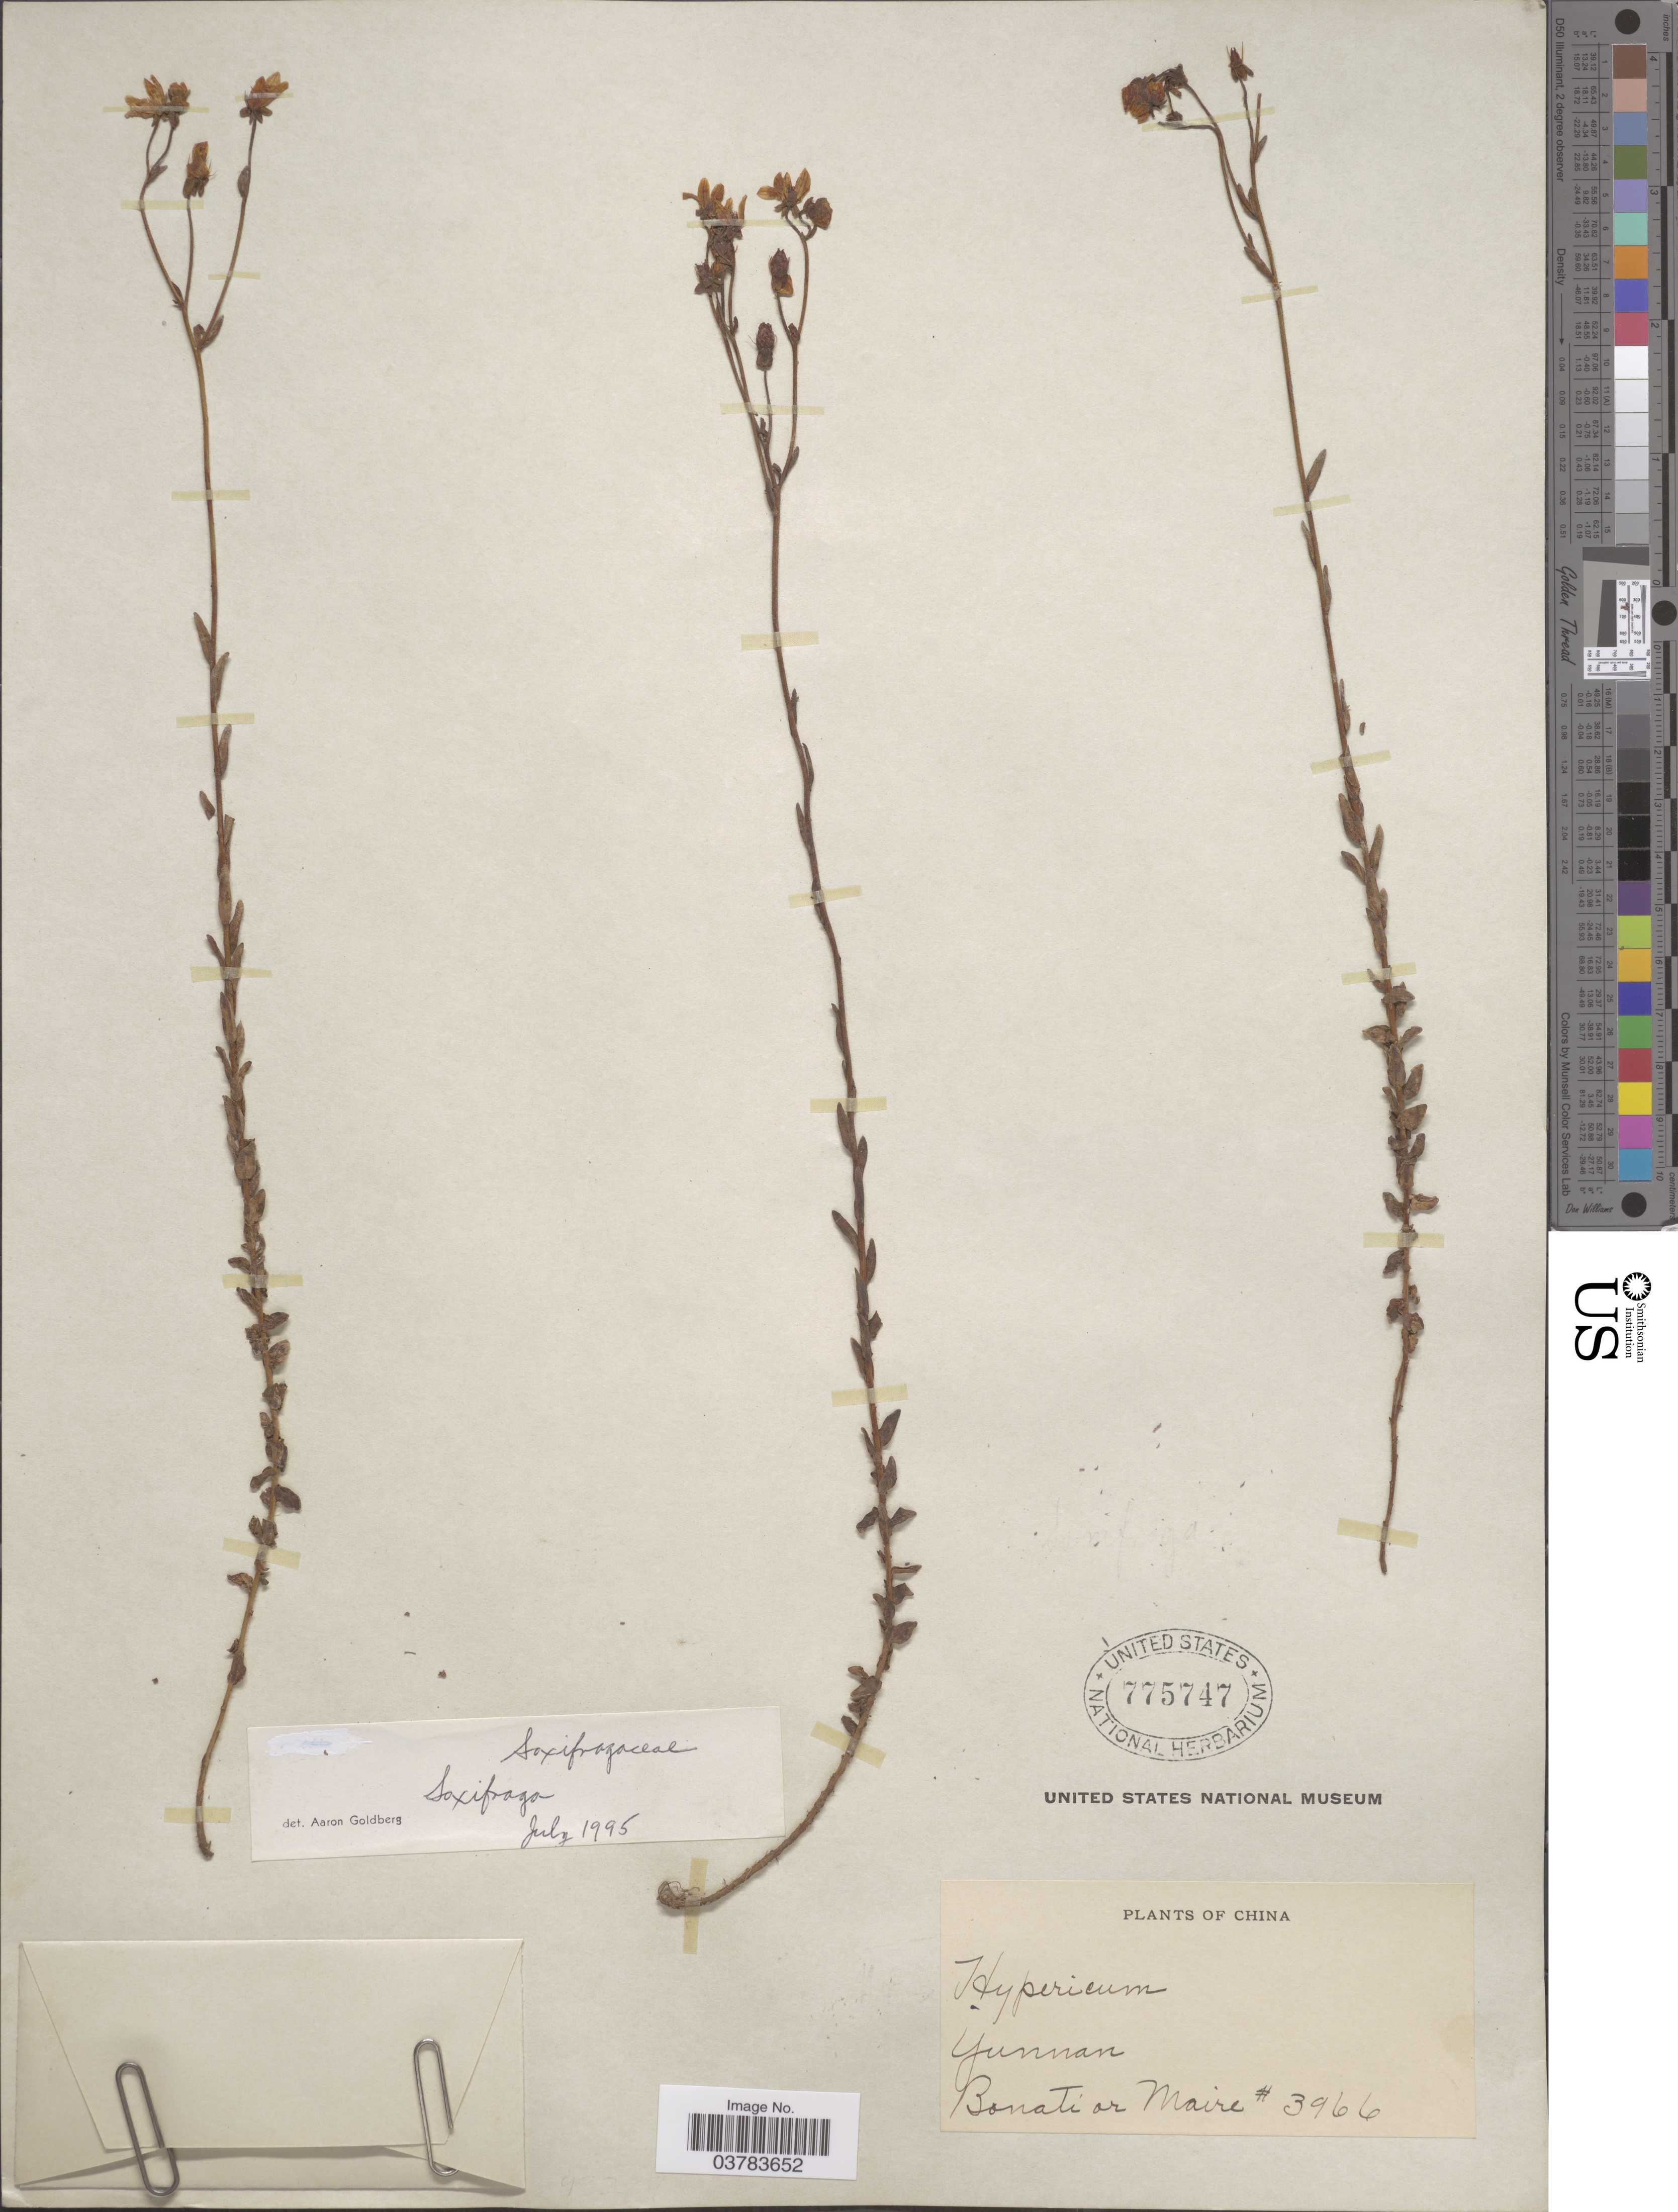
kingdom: Plantae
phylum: Tracheophyta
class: Magnoliopsida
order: Saxifragales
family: Saxifragaceae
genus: Saxifraga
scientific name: Saxifraga sp.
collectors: -. Bonati & Maire, --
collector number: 3966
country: China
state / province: Yunnan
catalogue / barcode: US 775747